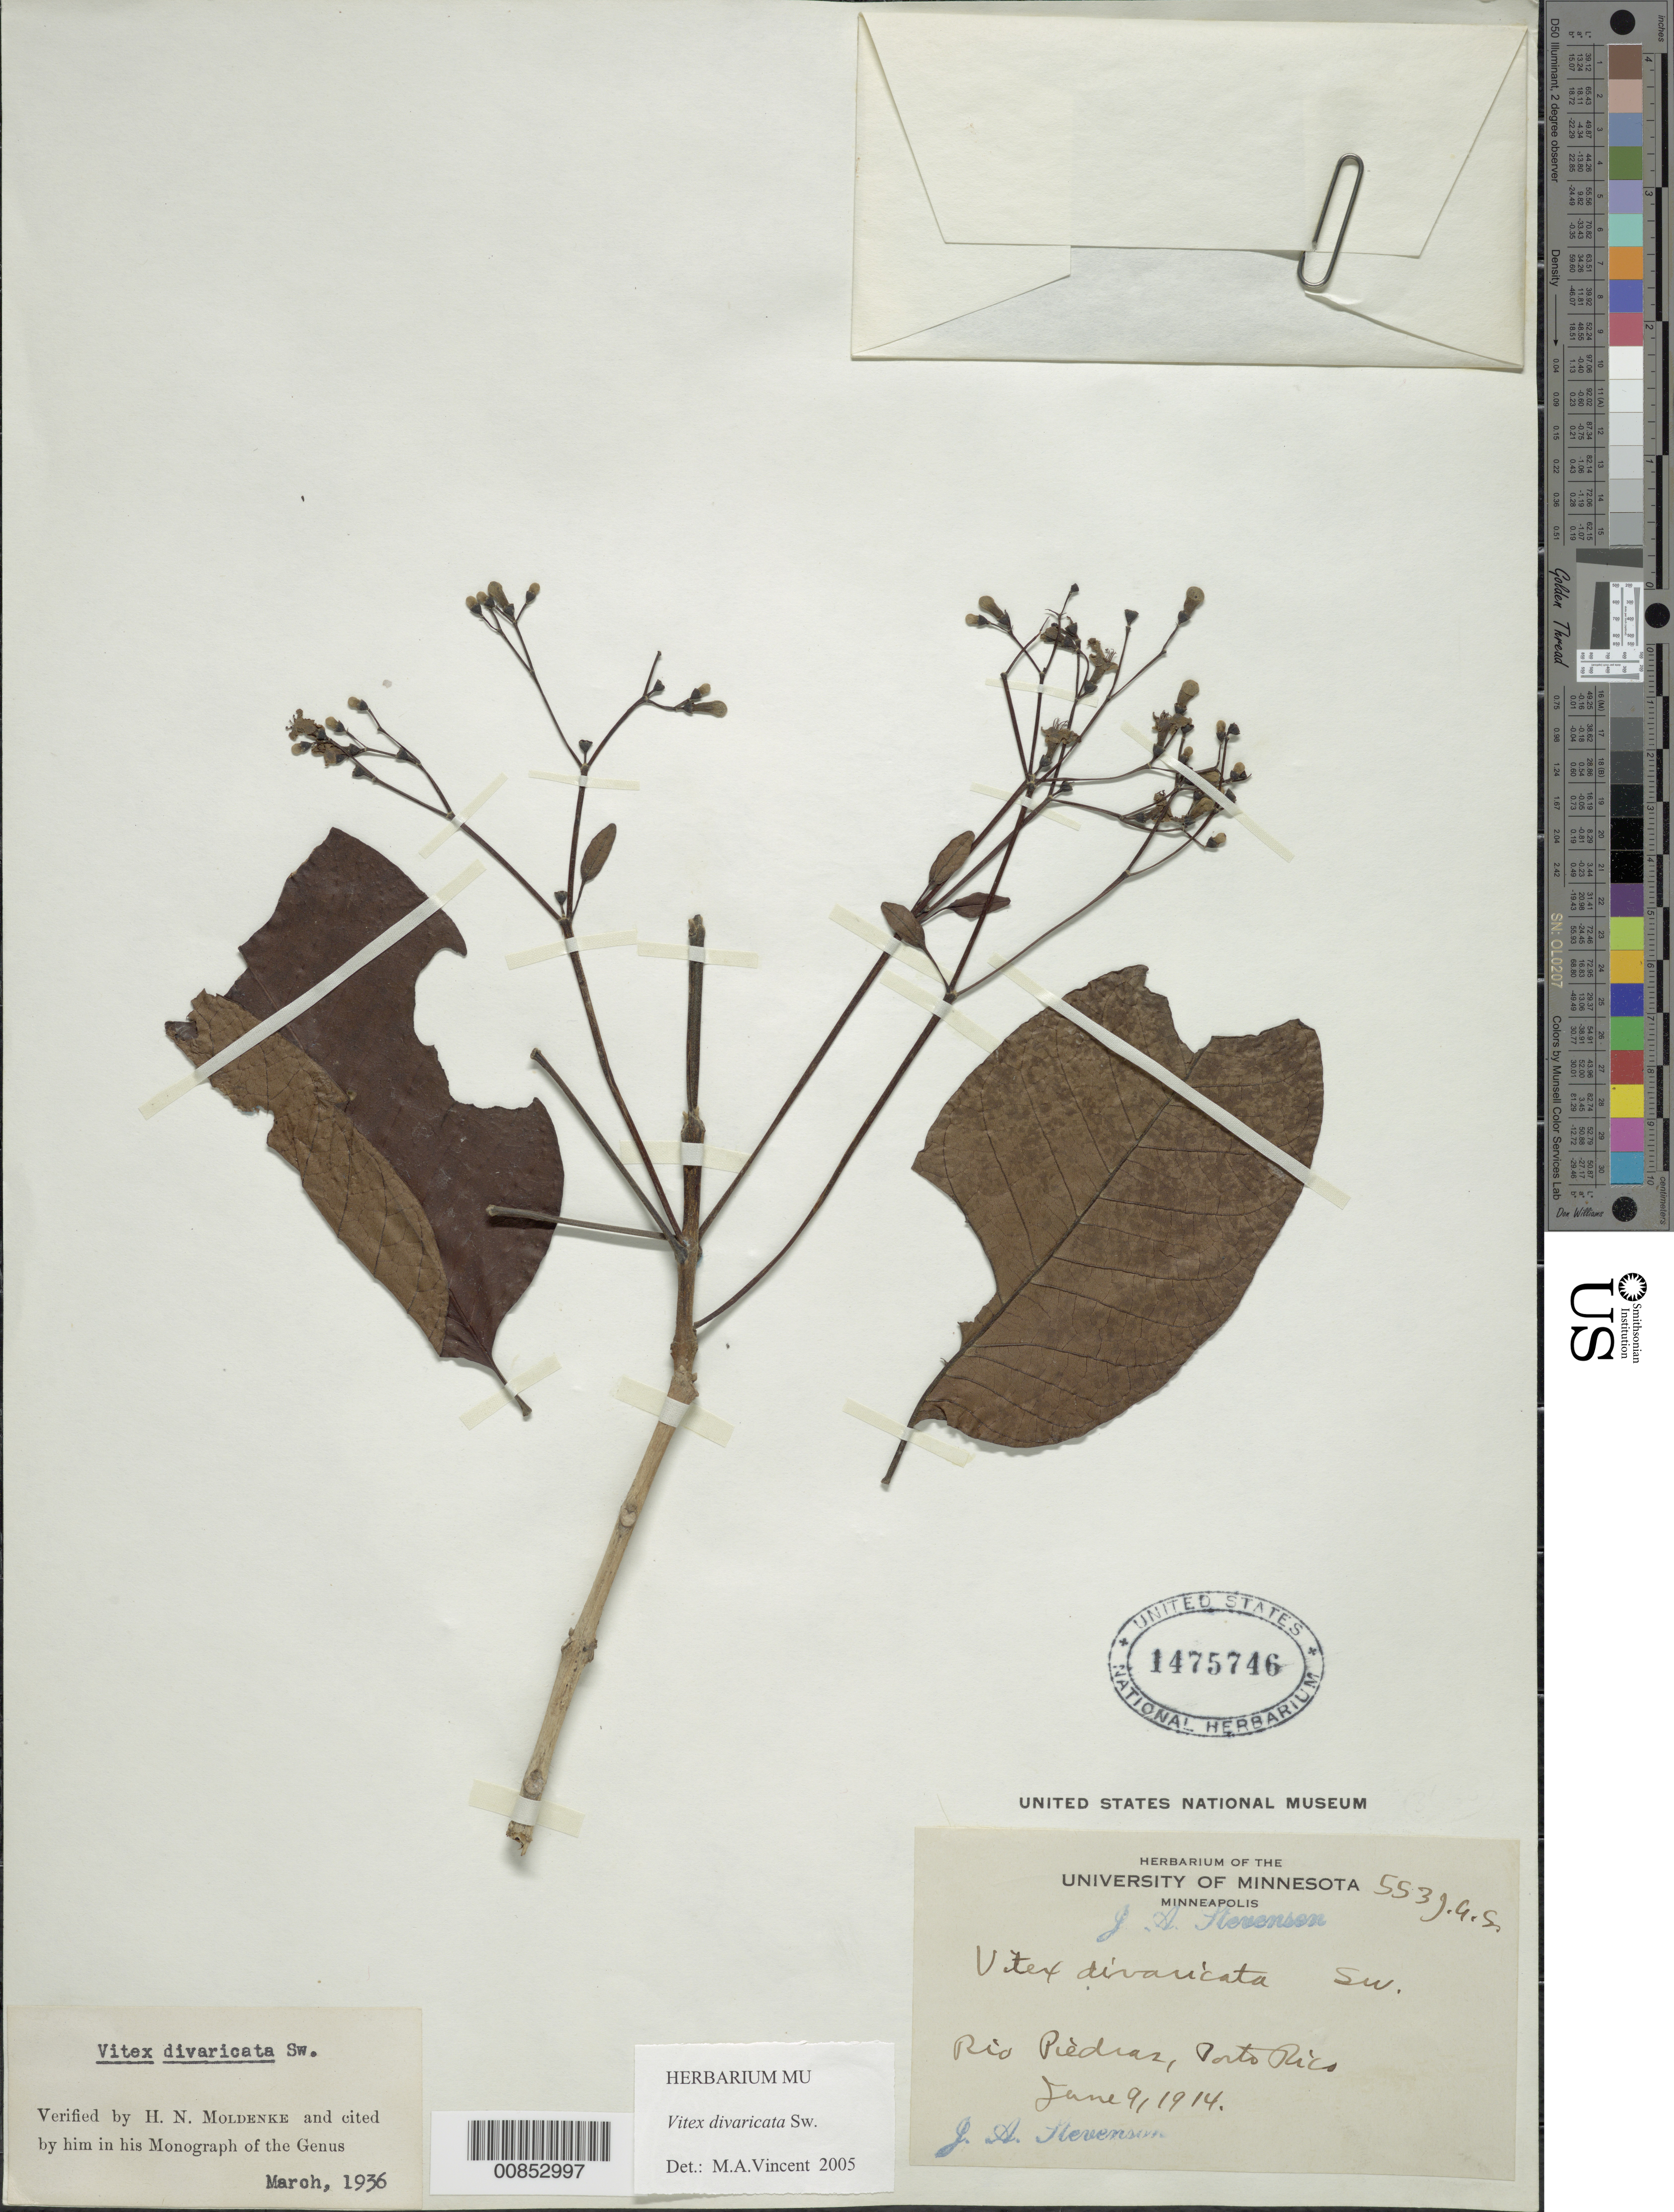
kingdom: Plantae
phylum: Tracheophyta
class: Magnoliopsida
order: Lamiales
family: Lamiaceae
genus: Vitex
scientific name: Vitex divaricata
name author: Sw.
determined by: Vincent, Michael A.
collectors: J. Stevenson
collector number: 553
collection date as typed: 09 Jun 1914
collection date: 1914-06-09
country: Puerto Rico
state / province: San Juan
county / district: Río Piedras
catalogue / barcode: US 1475746